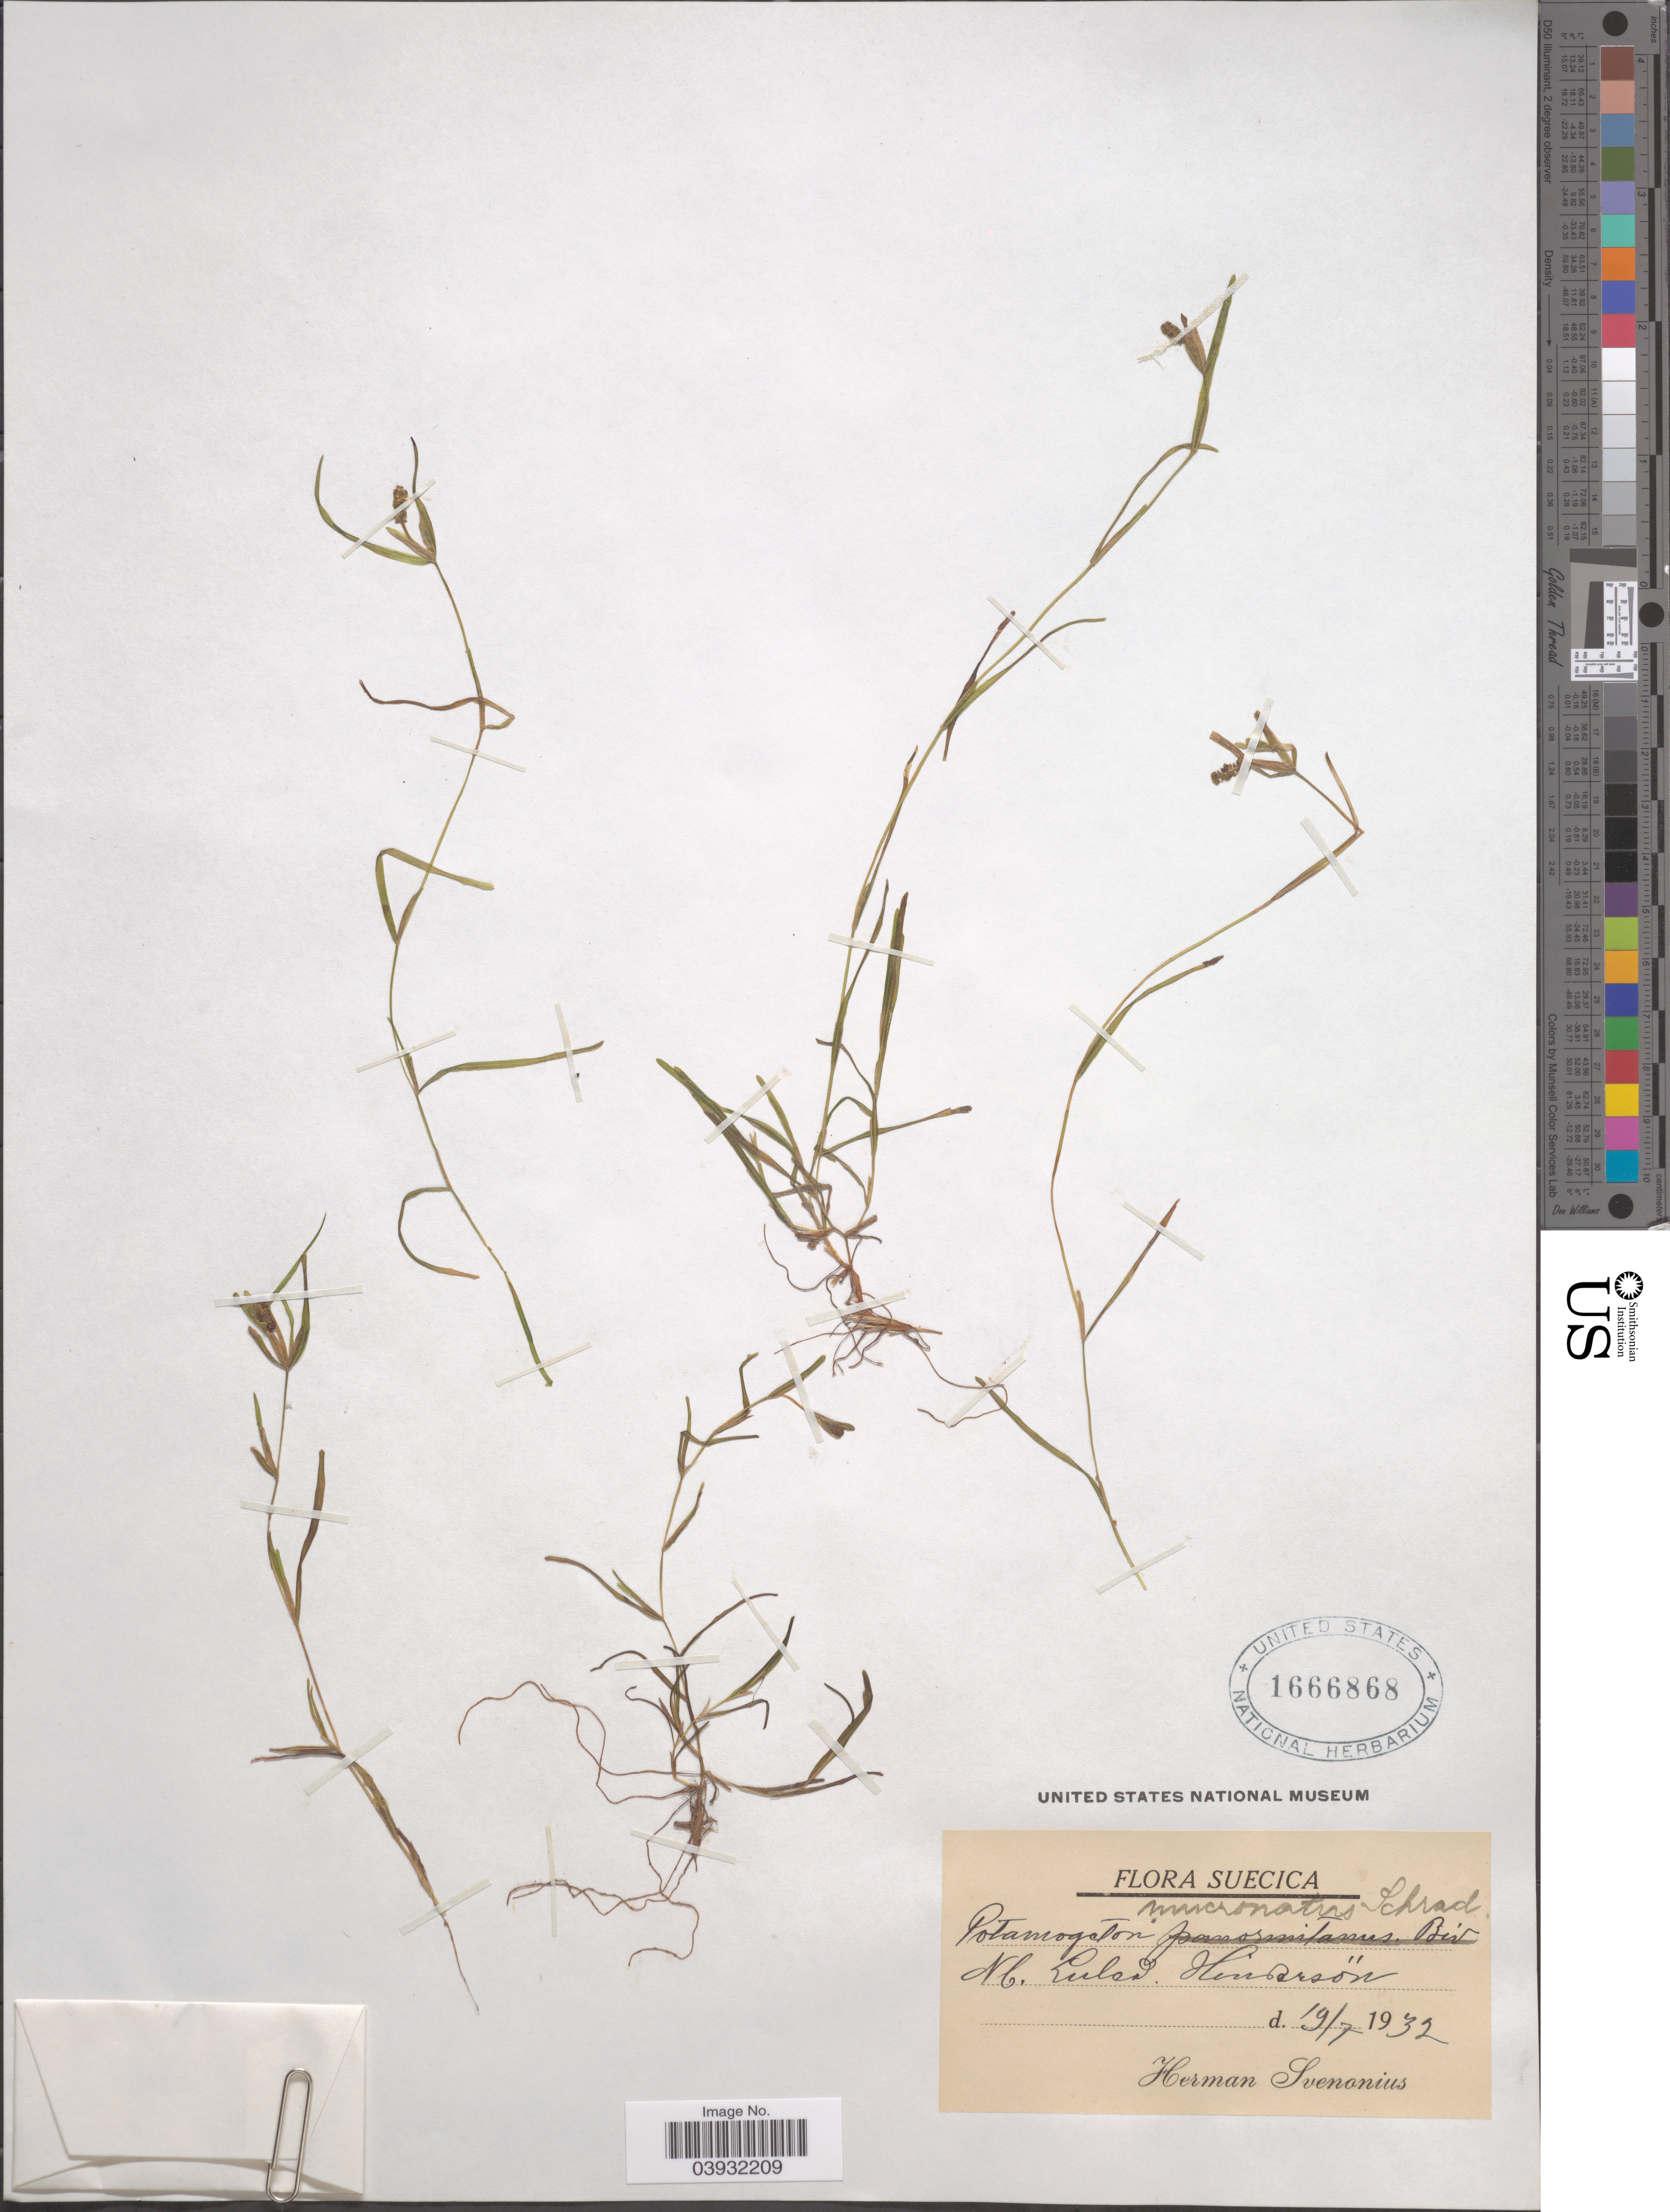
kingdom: Plantae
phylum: Tracheophyta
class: Liliopsida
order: Alismatales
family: Potamogetonaceae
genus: Potamogeton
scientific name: Potamogeton mucronatus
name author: Schrad. ex Sond.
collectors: H. Svenonius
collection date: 1932-07-19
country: Sweden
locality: Nb. Luleå. Hindersön.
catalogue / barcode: US 1666868